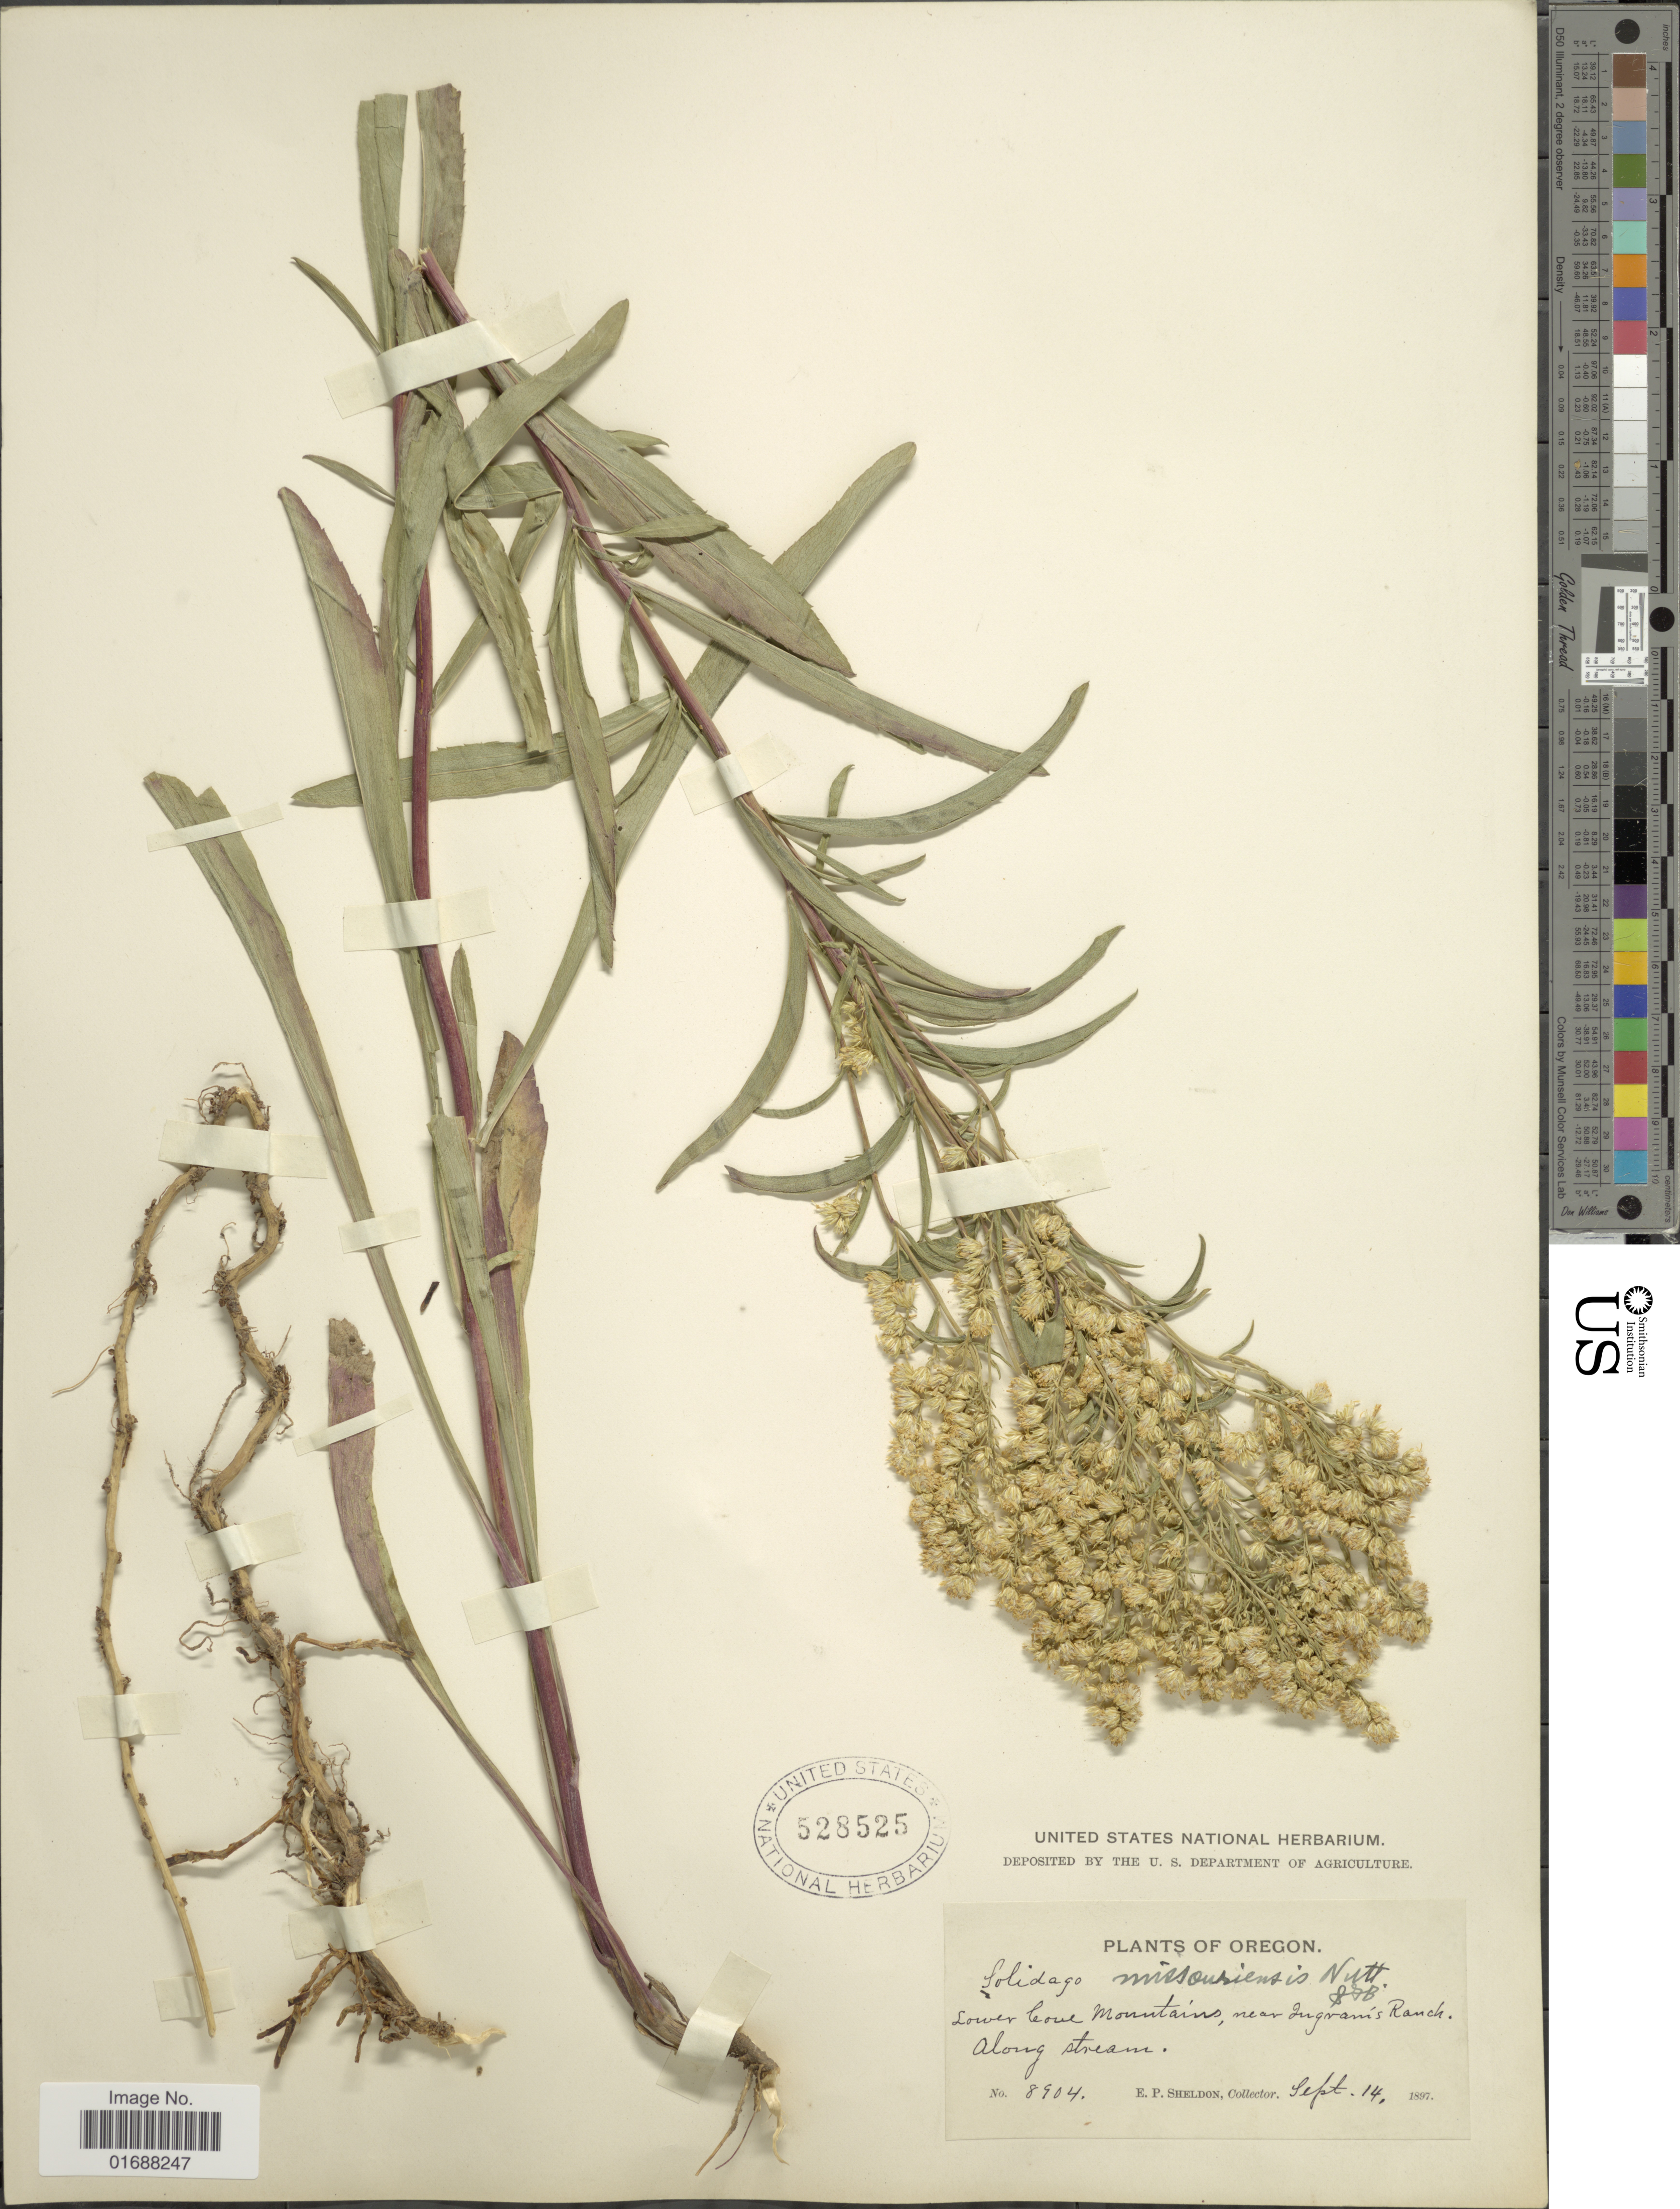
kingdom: Plantae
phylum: Tracheophyta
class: Magnoliopsida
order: Asterales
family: Asteraceae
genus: Solidago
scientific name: Solidago missouriensis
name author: Nutt.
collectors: E. P. Sheldon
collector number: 8904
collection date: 1897-09-14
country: United States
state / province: Oregon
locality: Oregon, Lower Cove Mountains, near Jugram's Ranch Along stream.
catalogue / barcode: US 528525